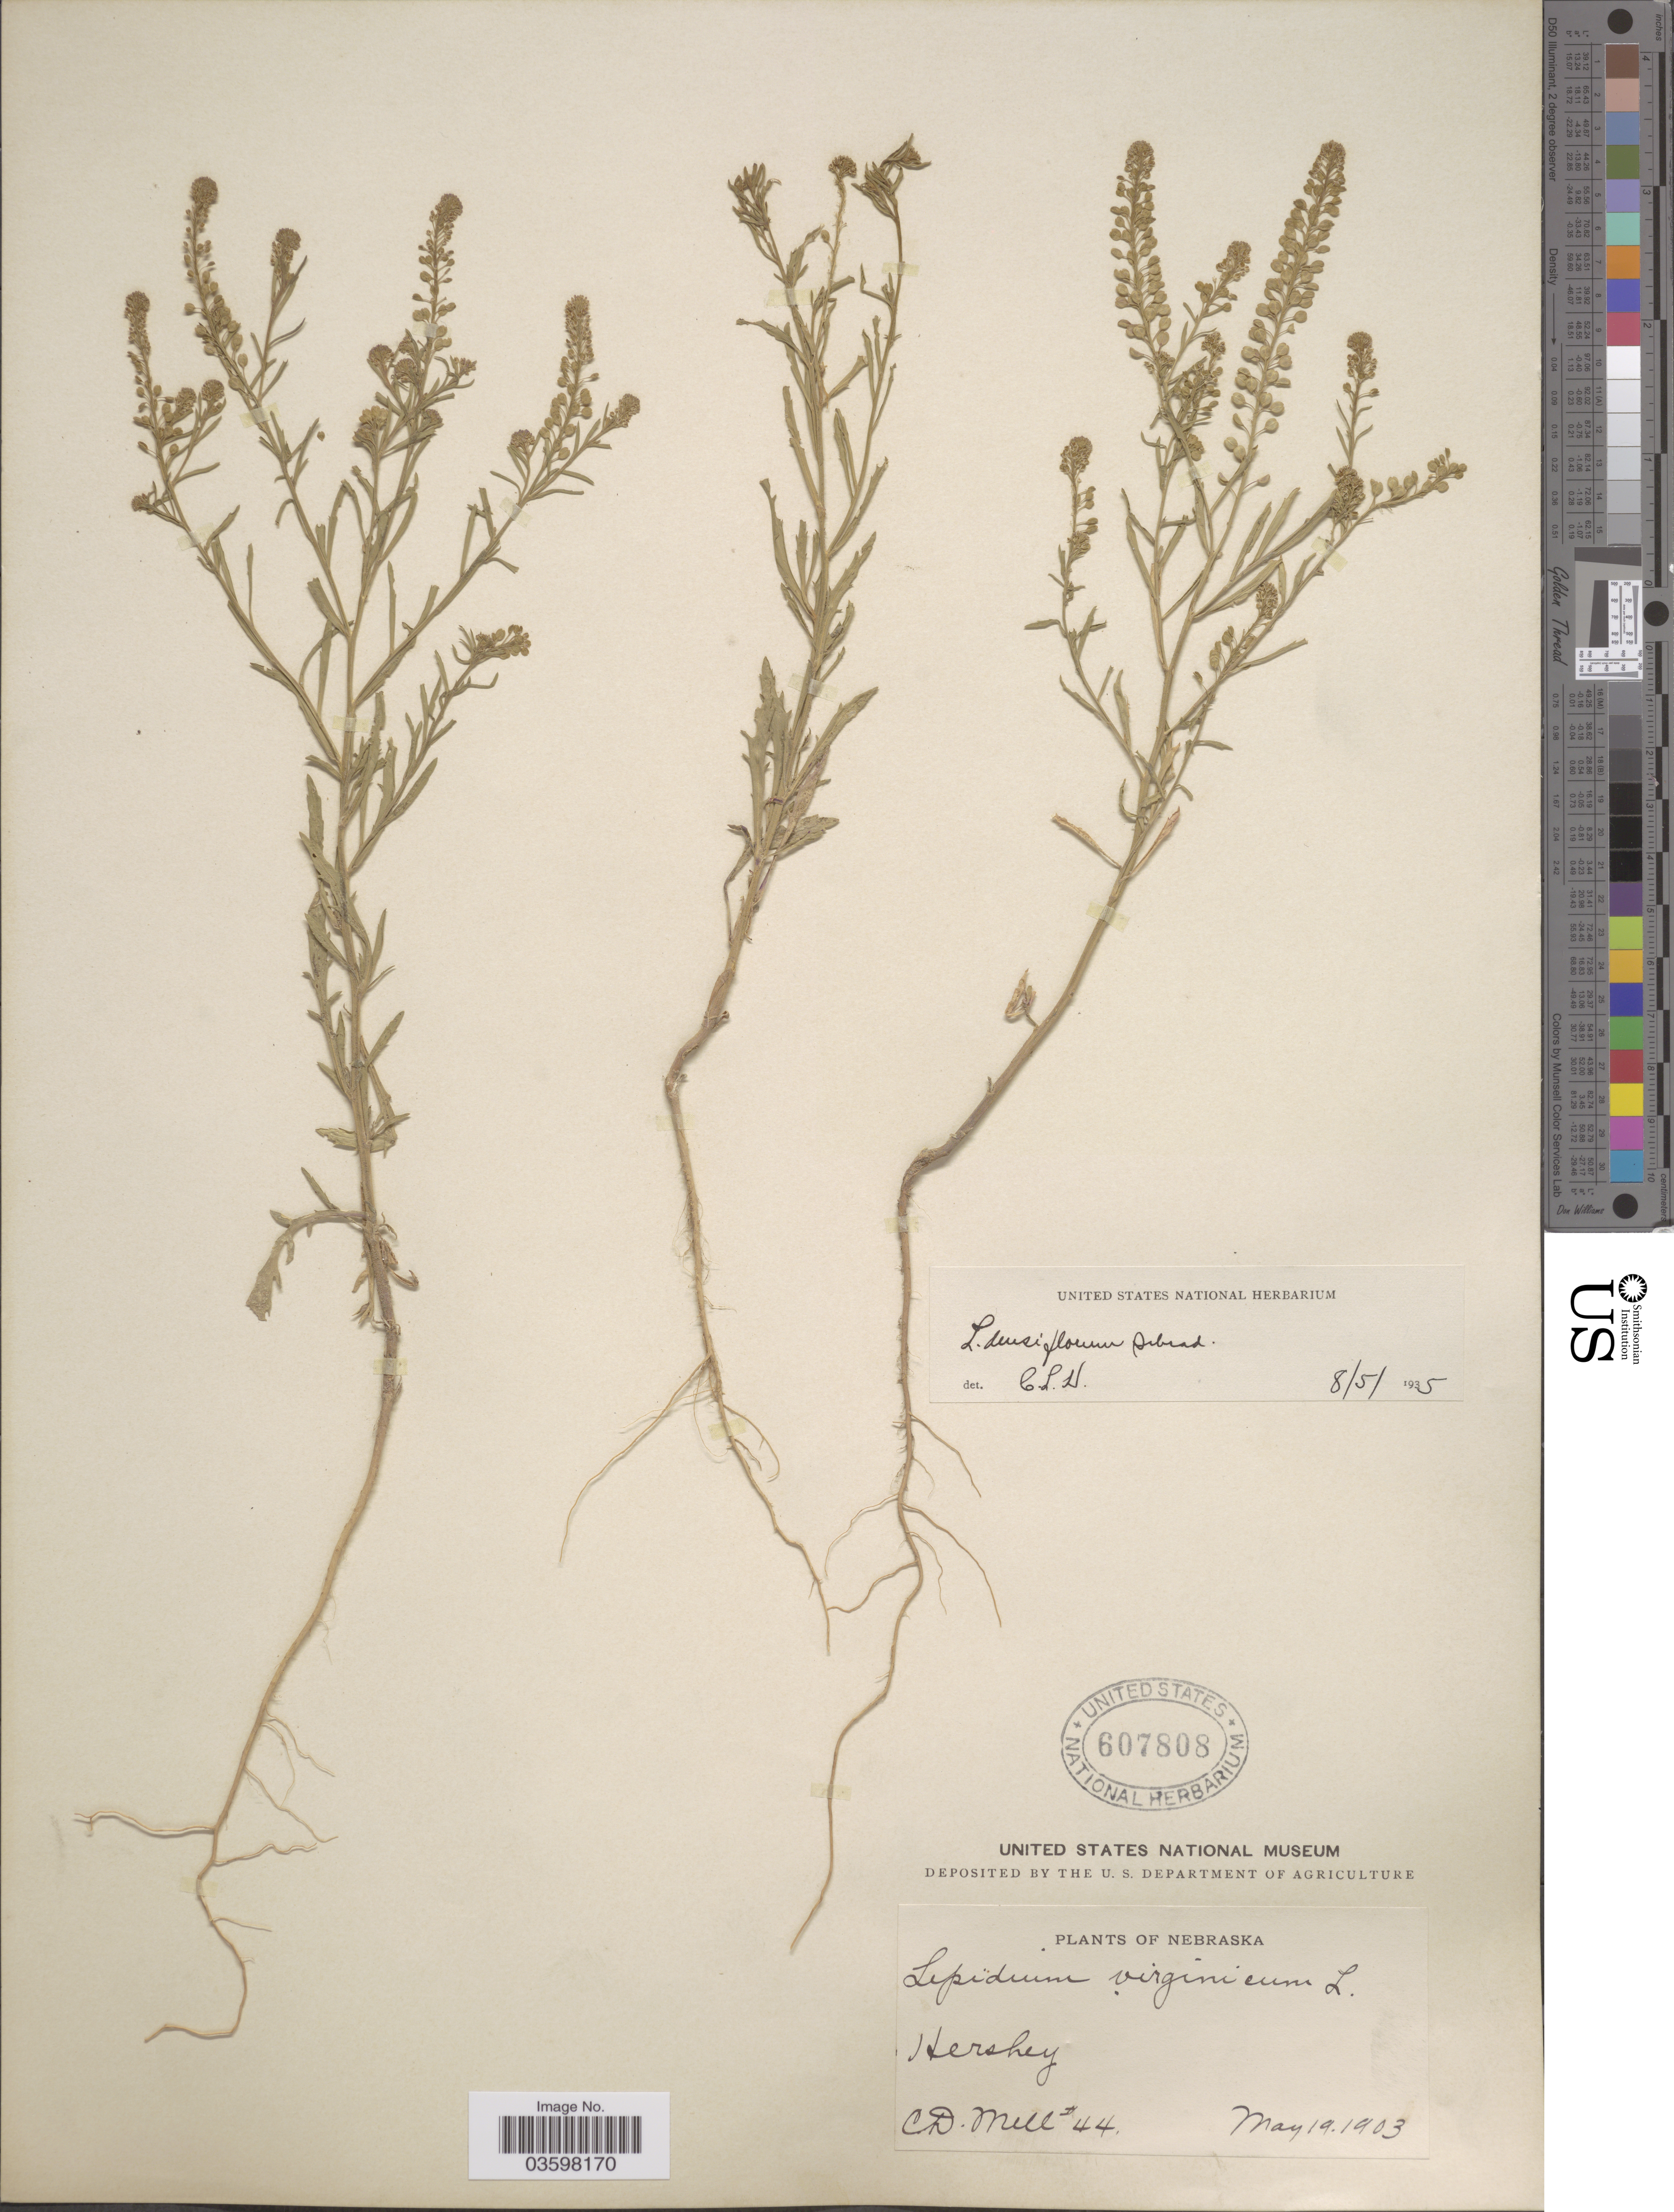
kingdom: Plantae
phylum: Tracheophyta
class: Magnoliopsida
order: Brassicales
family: Brassicaceae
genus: Lepidium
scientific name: Lepidium densiflorum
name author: Schrad.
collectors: C. D. Mill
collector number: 44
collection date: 1903-05-19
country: United States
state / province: Nebraska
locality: Hershey.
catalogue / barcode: US 607808